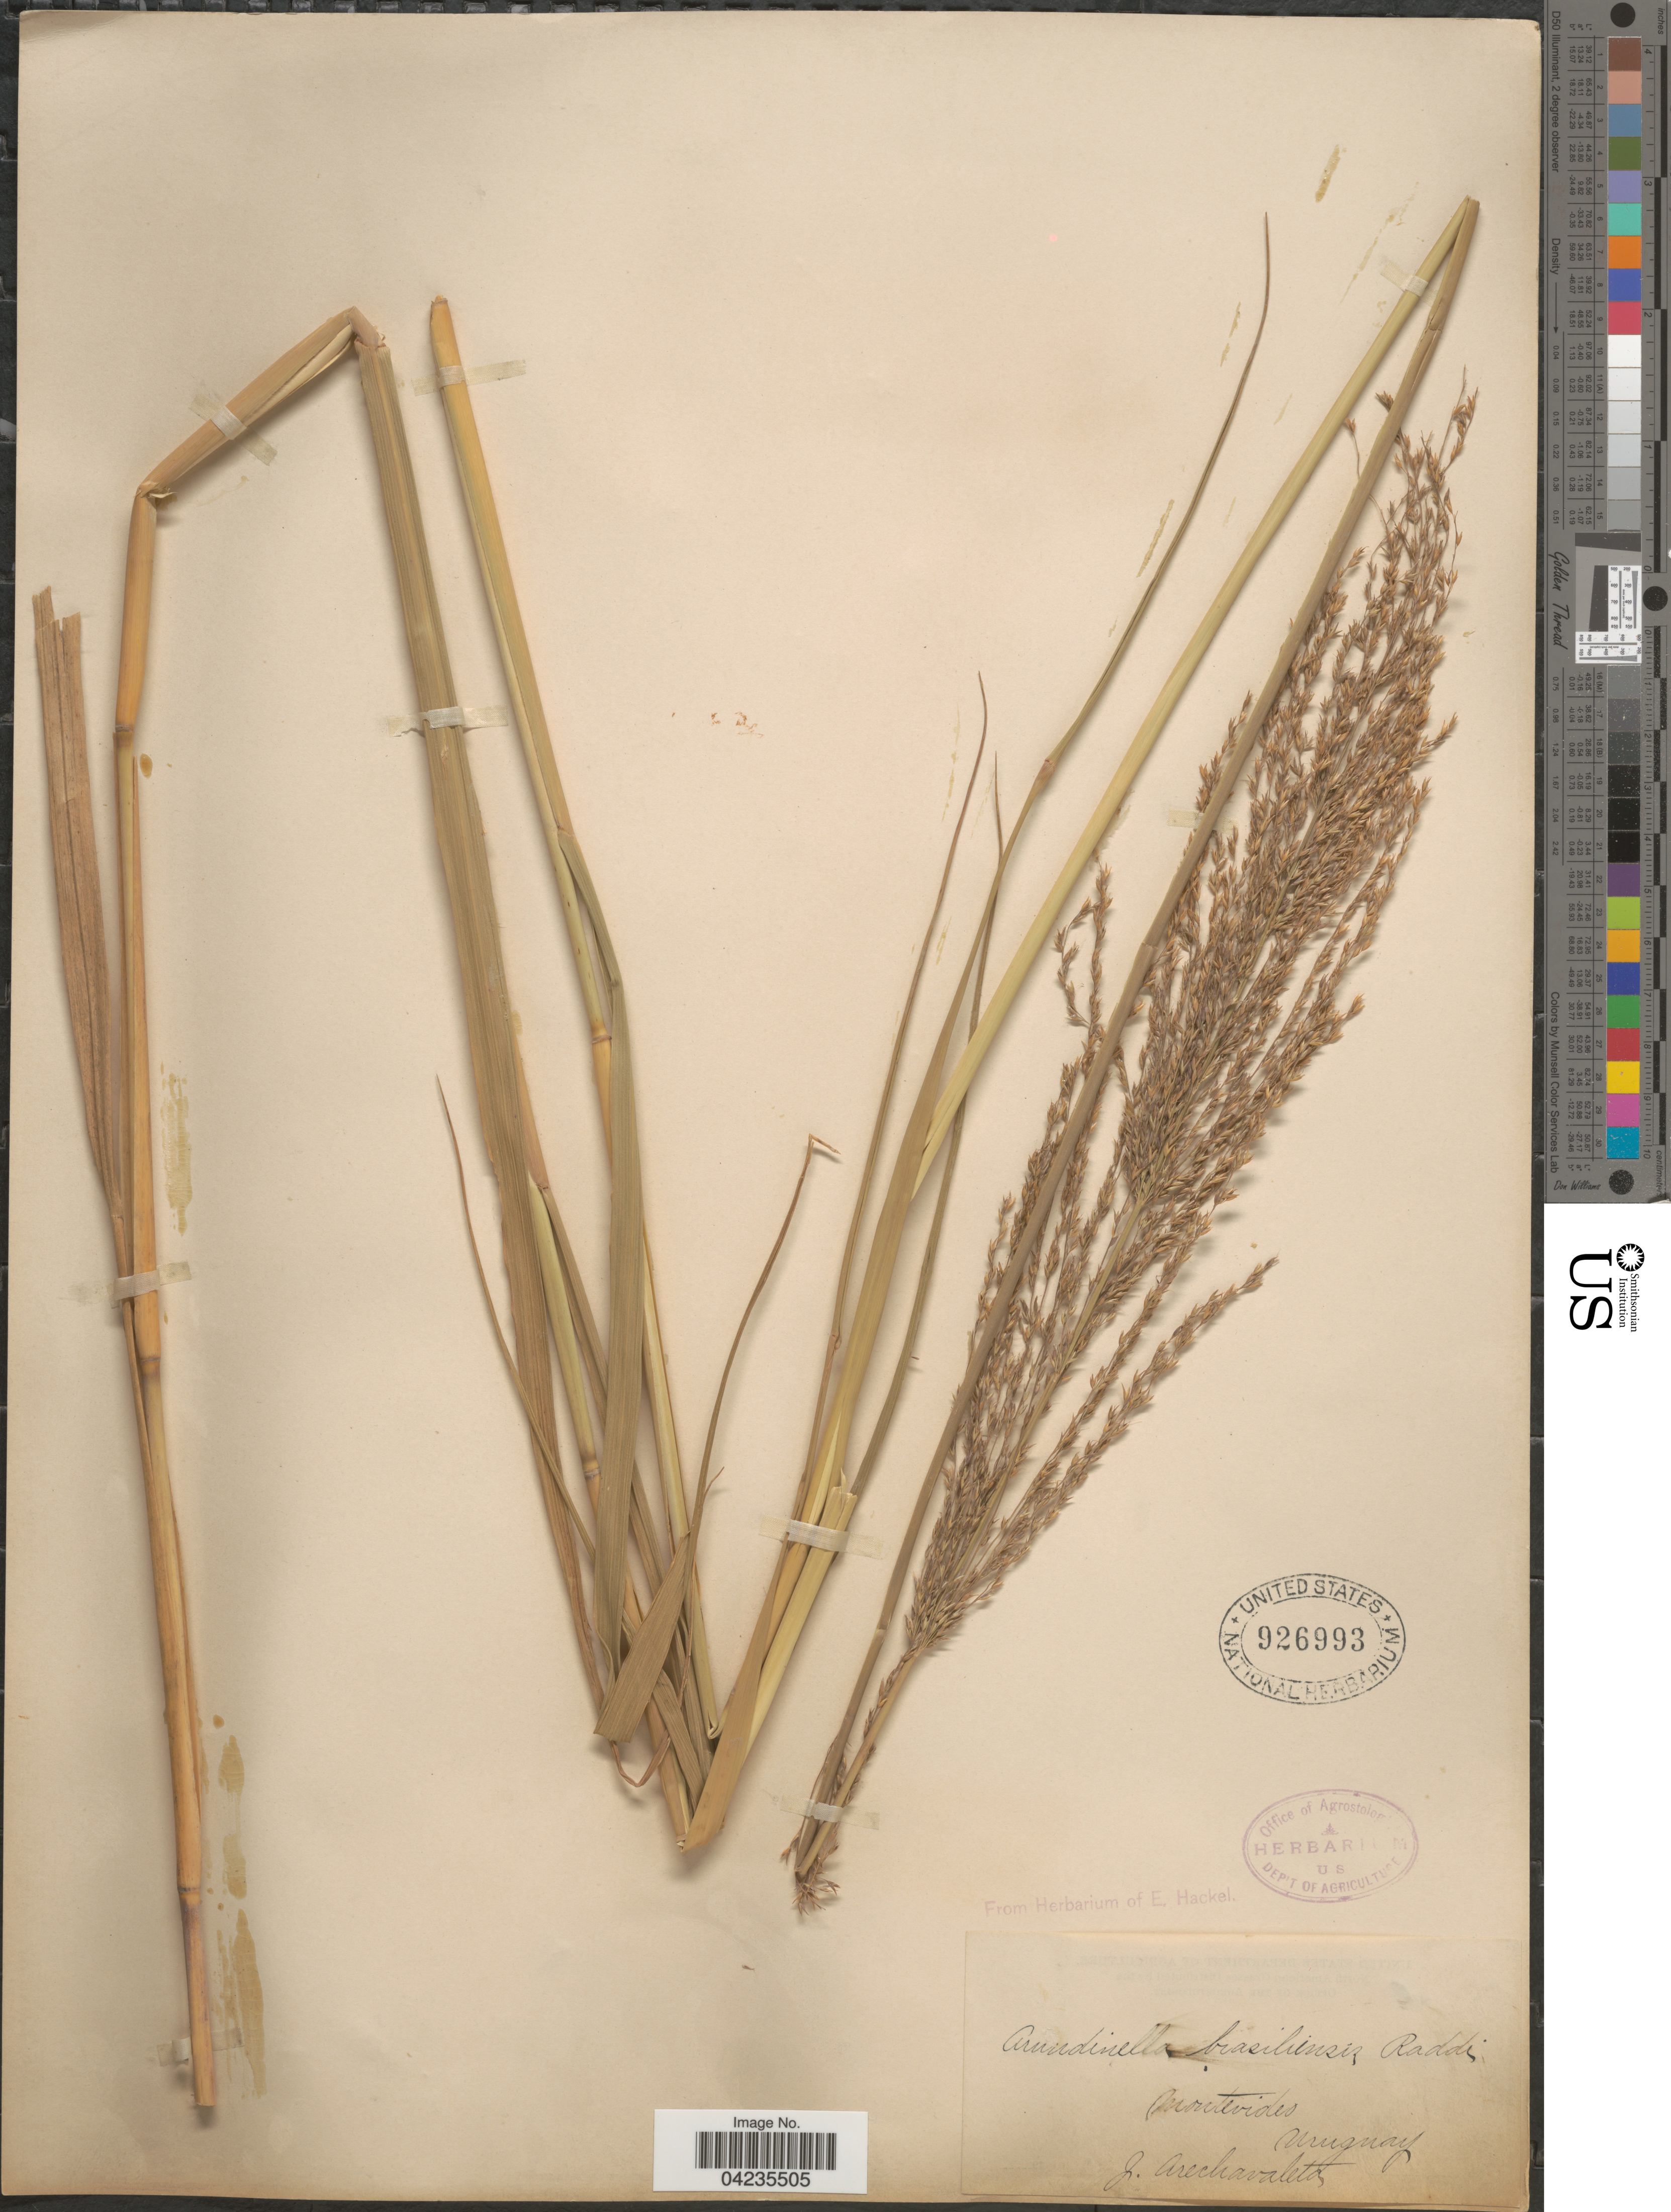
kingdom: Plantae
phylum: Tracheophyta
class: Liliopsida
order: Poales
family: Poaceae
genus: Arundinella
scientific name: Arundinella hispida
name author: (Humb. & Bonpl. ex Willd.) Kuntze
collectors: J. Arechavaleta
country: Uruguay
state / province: Montevideo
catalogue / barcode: US 926993